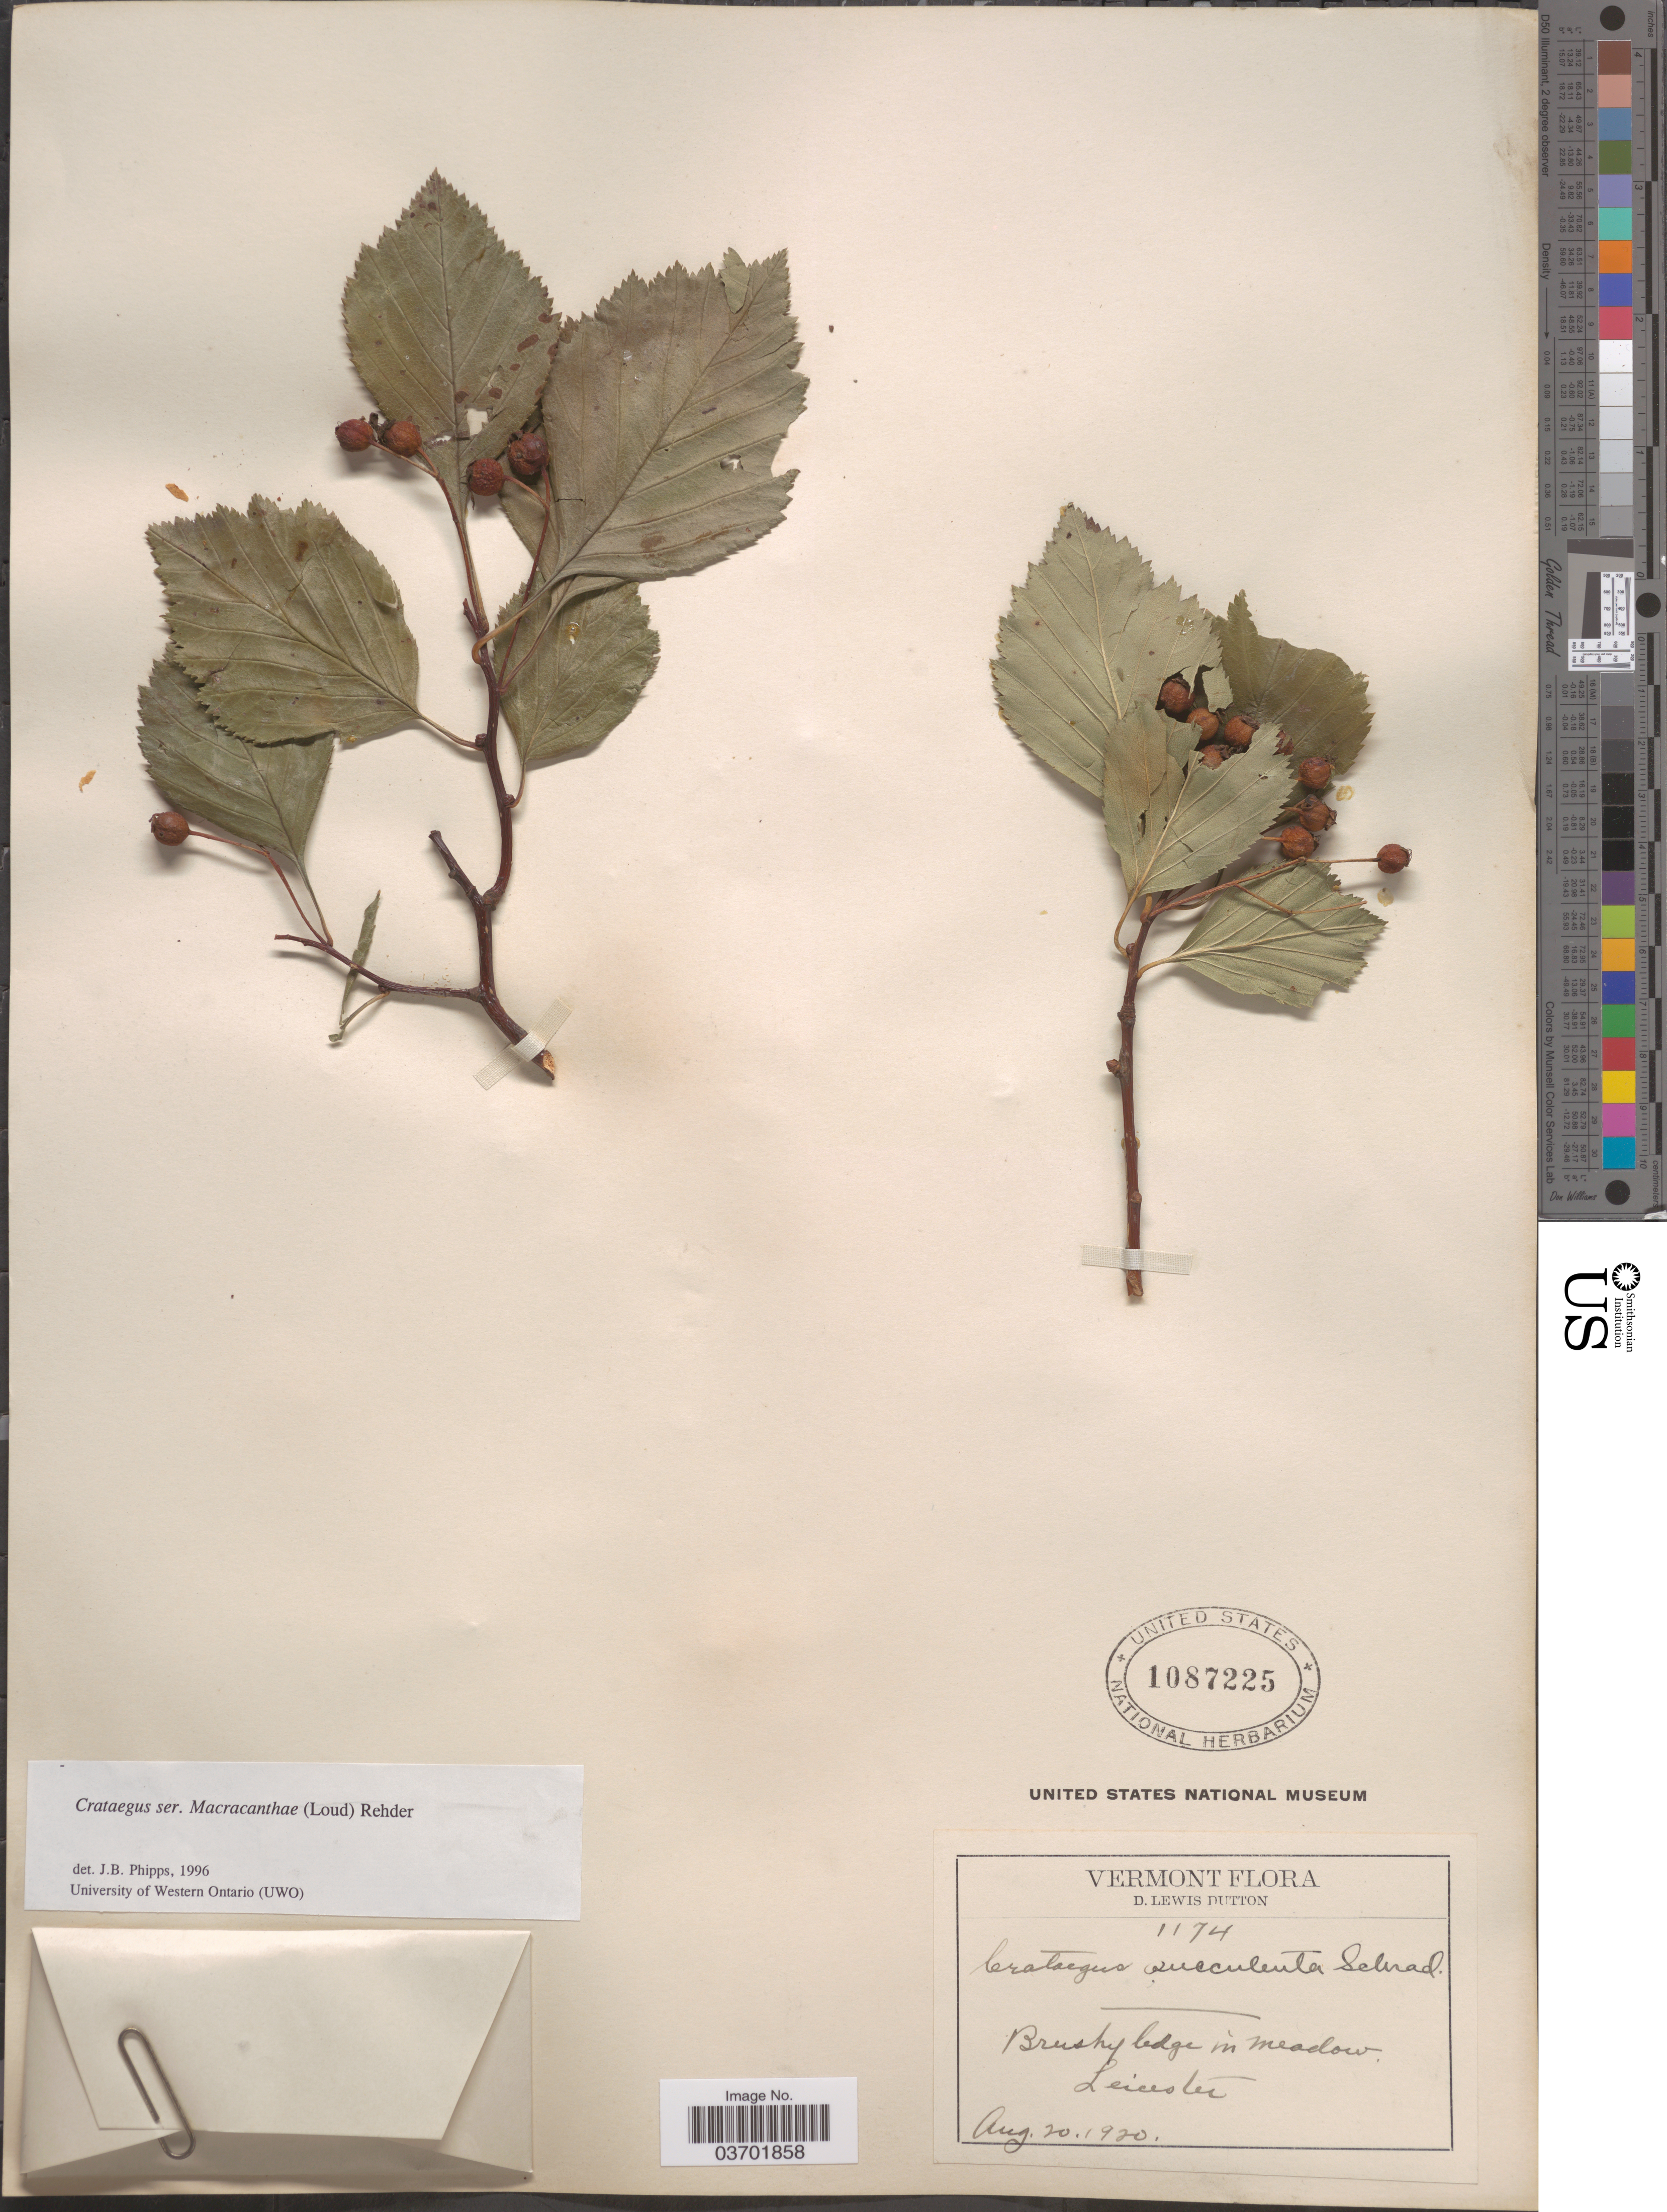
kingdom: Plantae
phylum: Tracheophyta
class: Magnoliopsida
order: Rosales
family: Rosaceae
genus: Crataegus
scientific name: Crataegus succulenta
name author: Schrad. ex Link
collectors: D. Dutton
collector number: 1174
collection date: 1920-08-20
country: United States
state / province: Vermont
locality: Brushy edge in meadow. Leicester.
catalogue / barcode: US 1087225